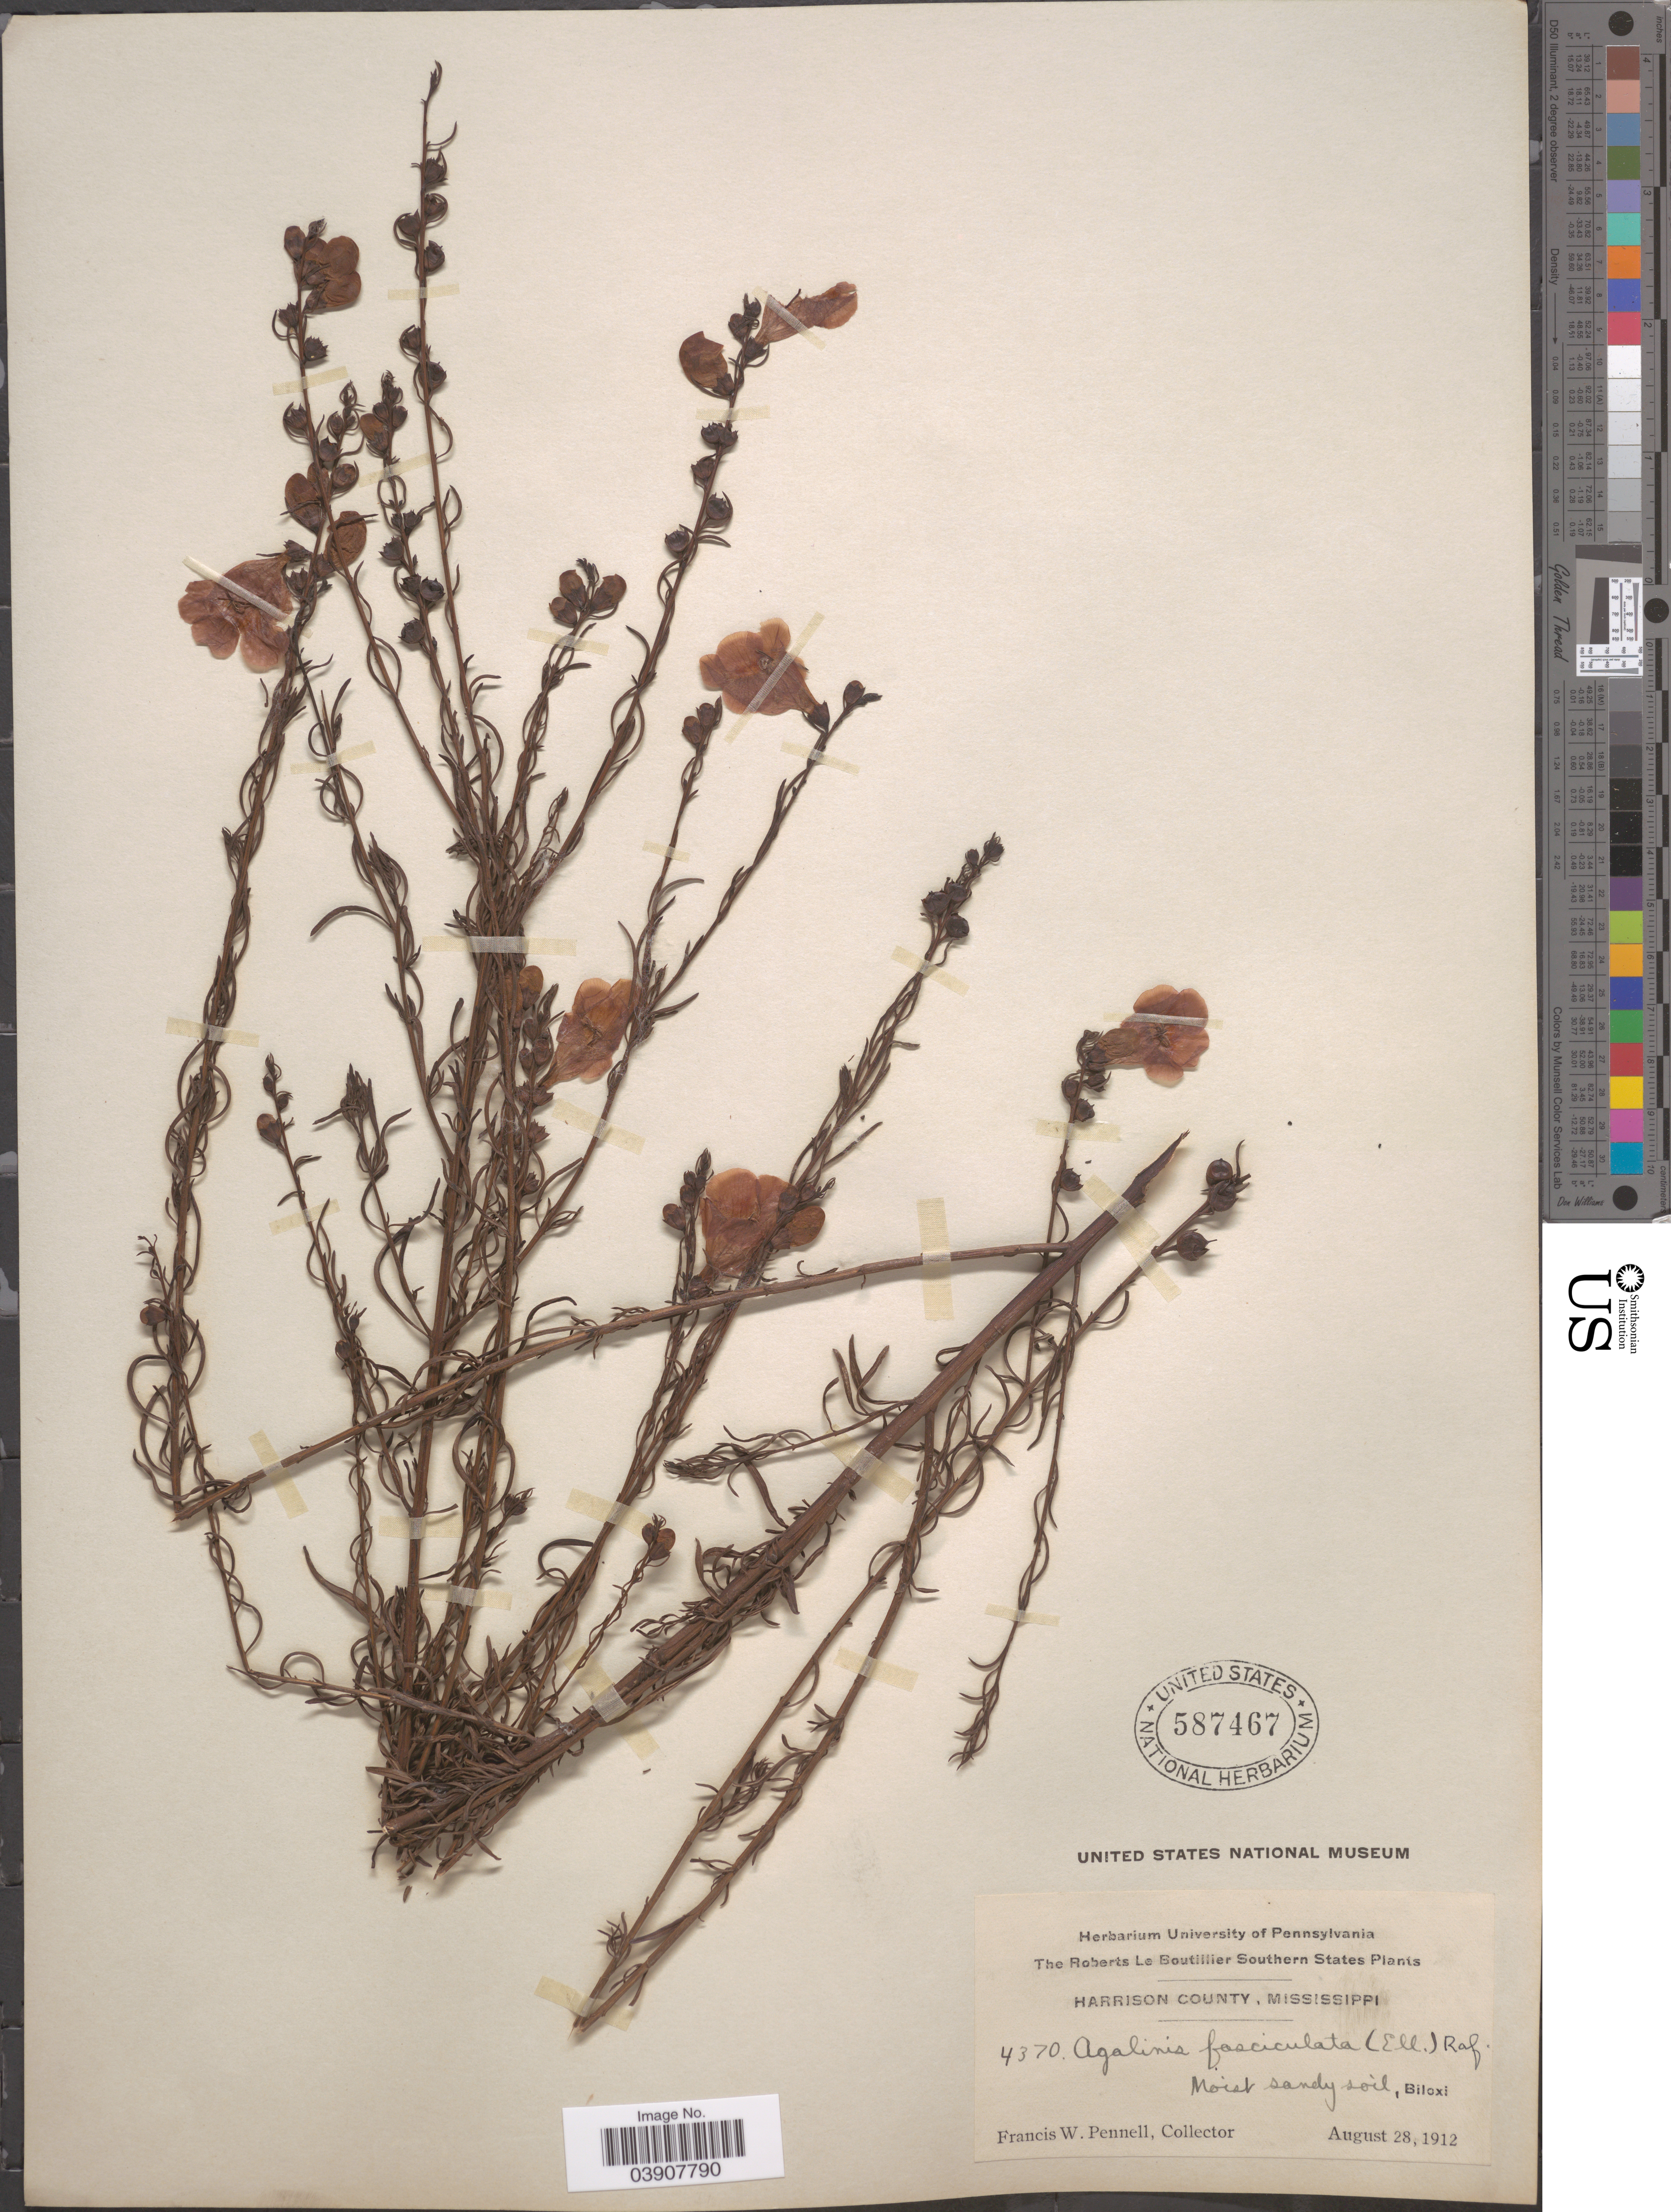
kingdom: Plantae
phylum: Tracheophyta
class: Magnoliopsida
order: Lamiales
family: Orobanchaceae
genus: Agalinis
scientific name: Agalinis fasciculata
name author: (Elliott) Raf.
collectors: F. W. Pennell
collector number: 4370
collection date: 1912-08-28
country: United States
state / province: Mississippi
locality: Southern States. Harrison County. Biloxi.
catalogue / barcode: US 587467